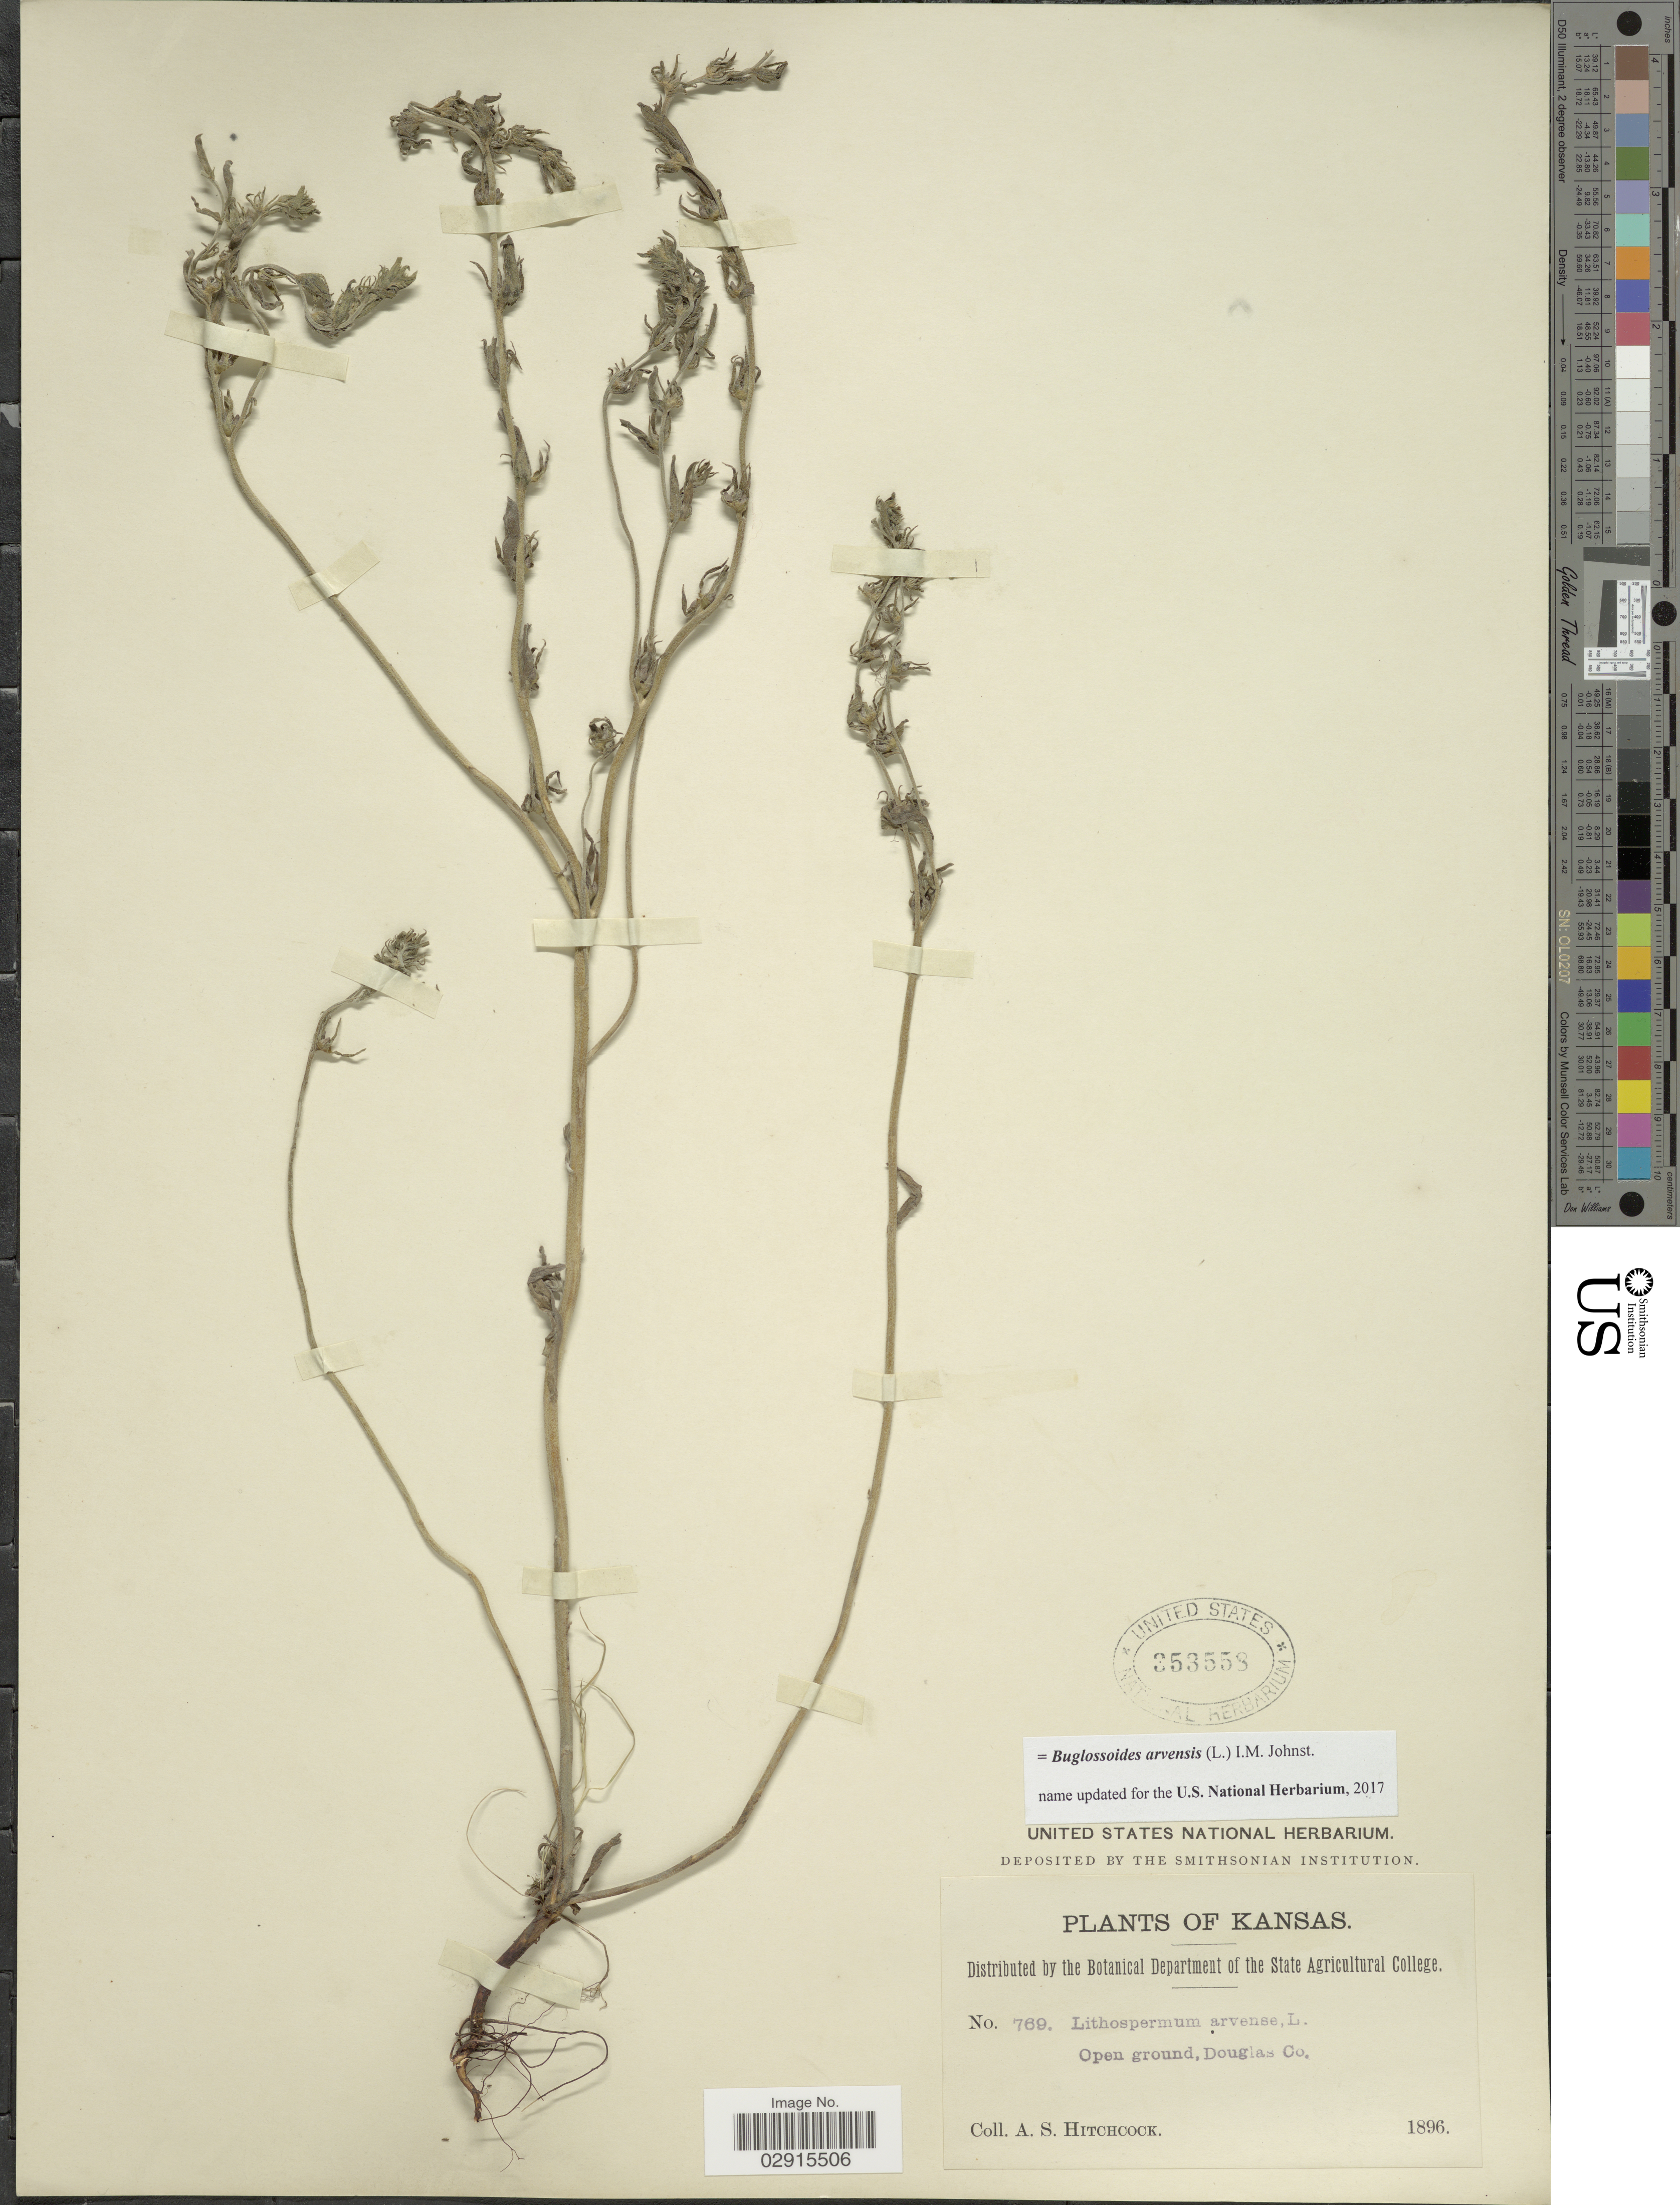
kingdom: Plantae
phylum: Tracheophyta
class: Magnoliopsida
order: Boraginales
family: Boraginaceae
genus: Buglossoides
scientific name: Buglossoides arvensis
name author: (L.) I.M. Johnst.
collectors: A. S. Hitchcock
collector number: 769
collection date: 1896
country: United States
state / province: Kansas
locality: Douglas Co.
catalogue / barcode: US 353558